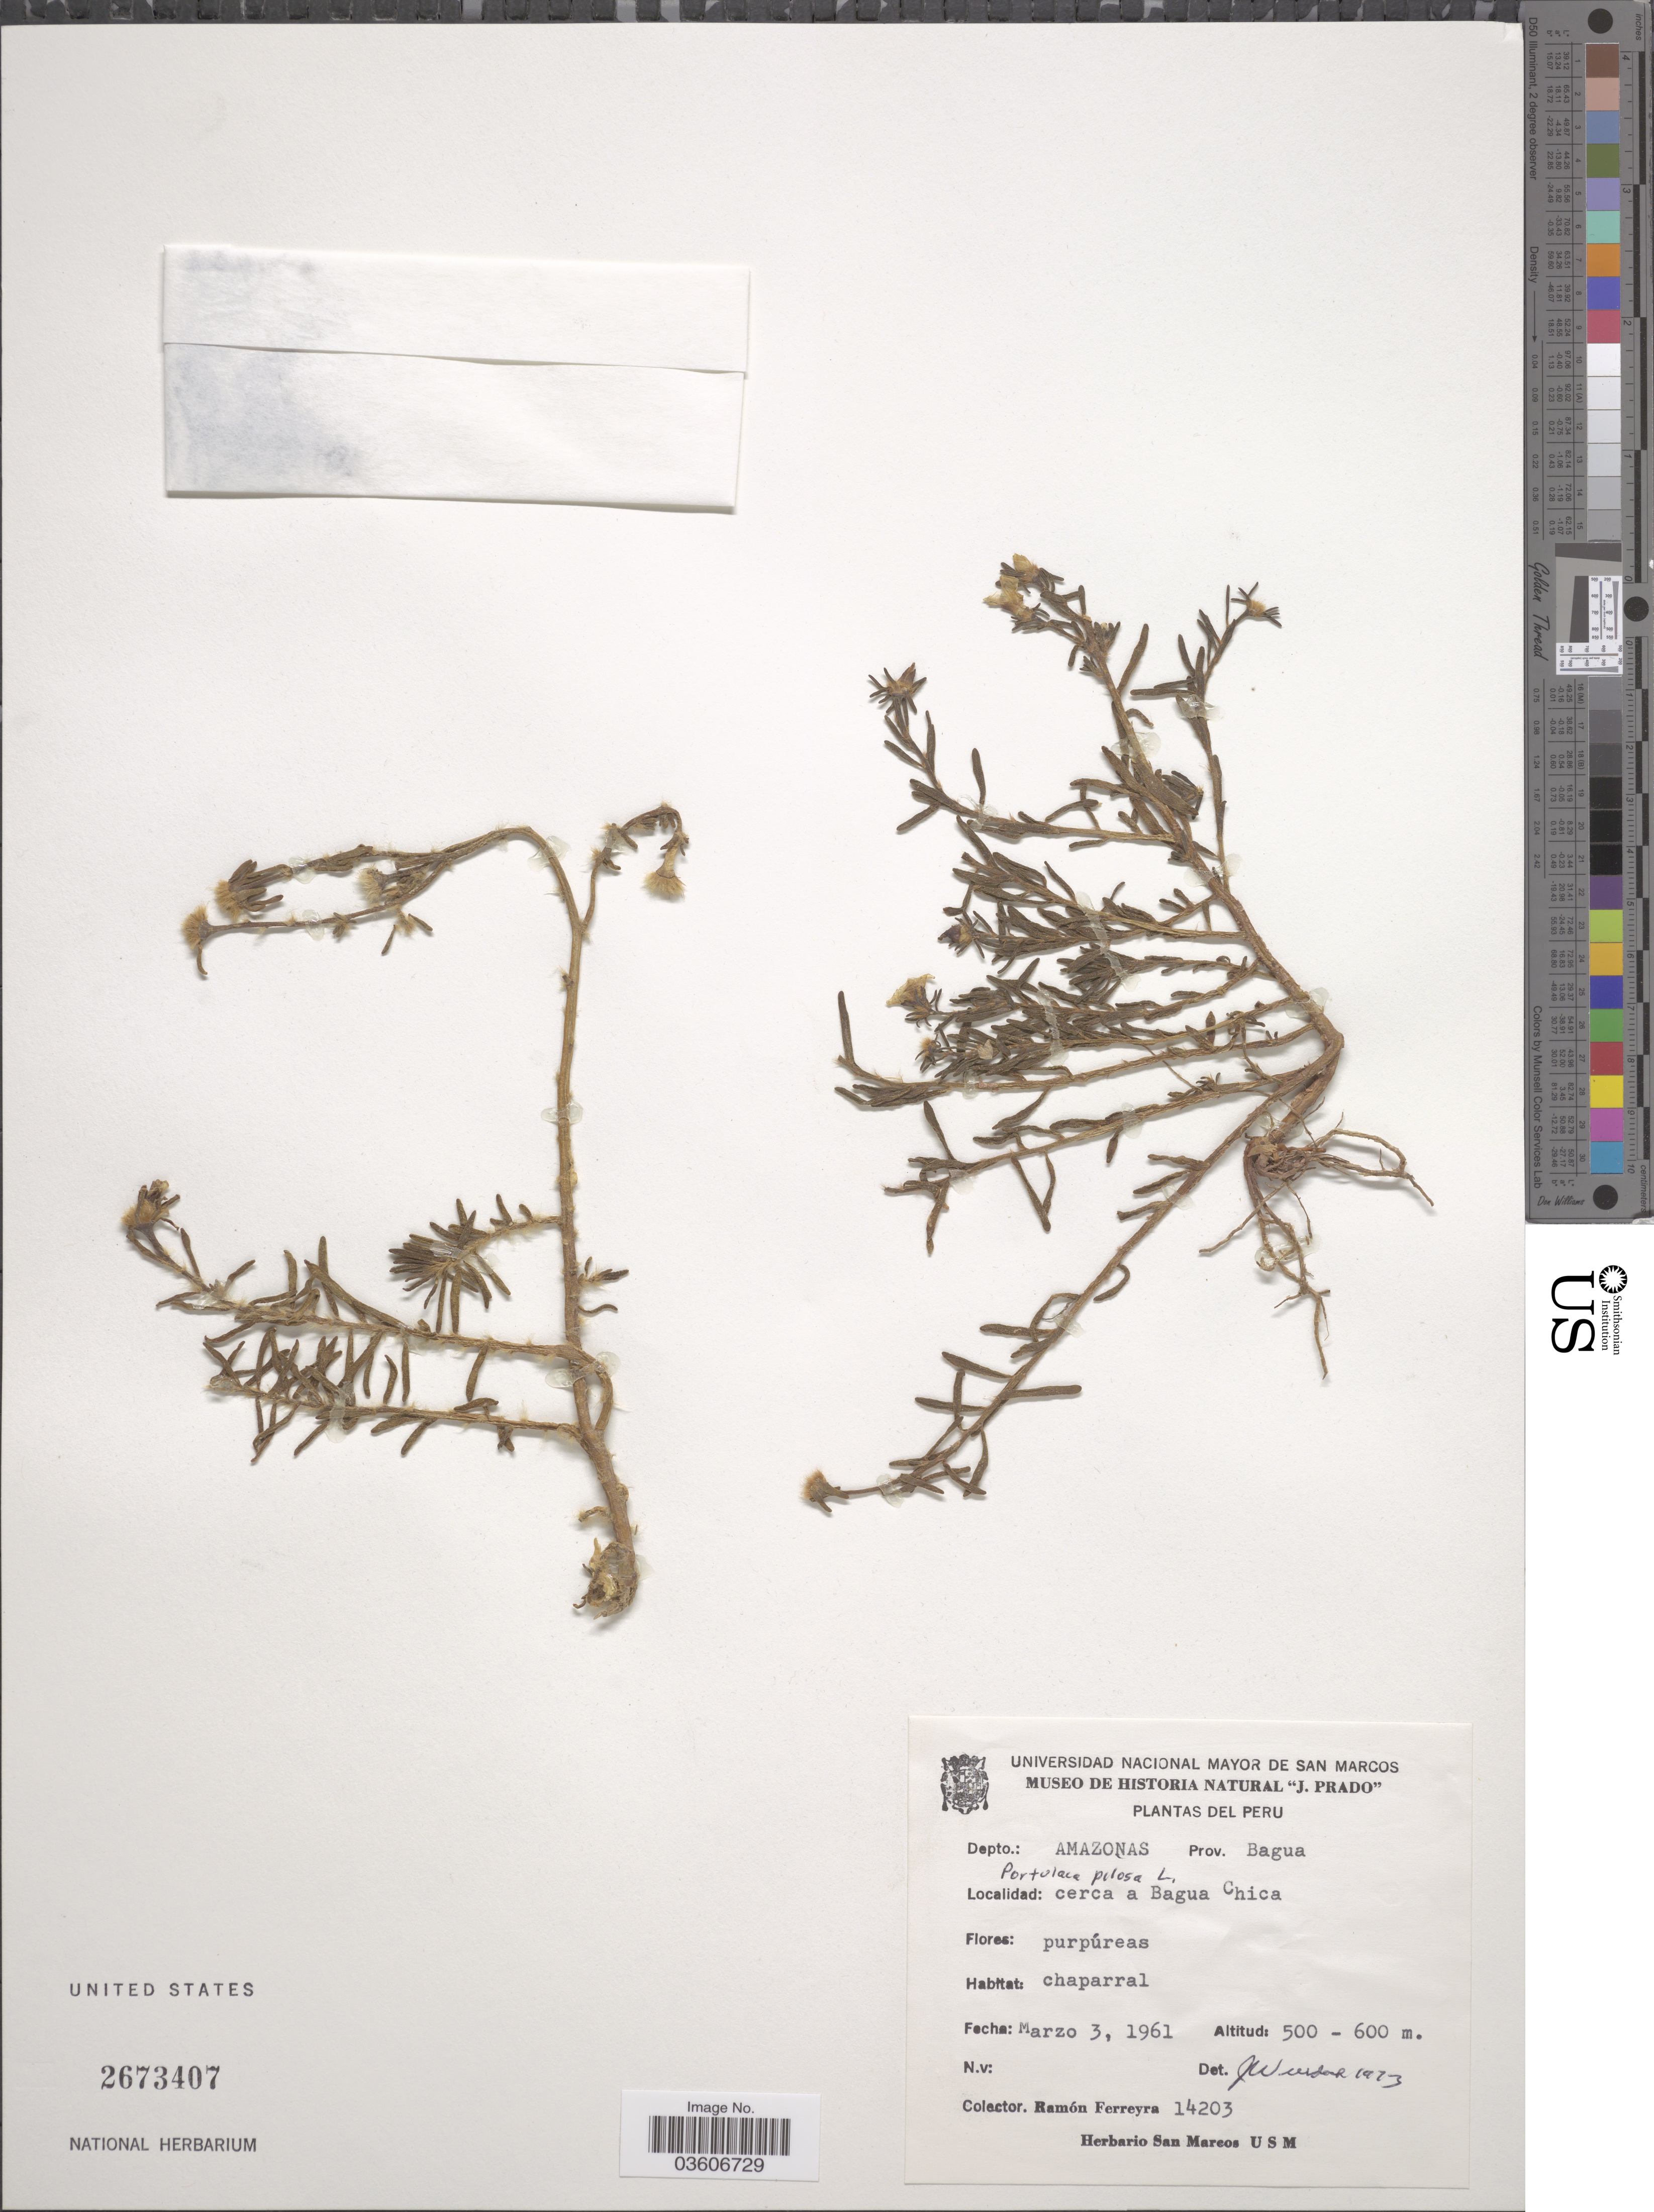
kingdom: Plantae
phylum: Tracheophyta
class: Magnoliopsida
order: Caryophyllales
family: Portulacaceae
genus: Portulaca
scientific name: Portulaca pilosa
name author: L.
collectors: R. A. Ferreyra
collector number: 14203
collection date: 1961-03-03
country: Peru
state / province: Amazonas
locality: Depto.: Amazonas, Prov. Bagua, cerca a Bagua Chica.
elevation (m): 500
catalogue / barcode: US 2673407